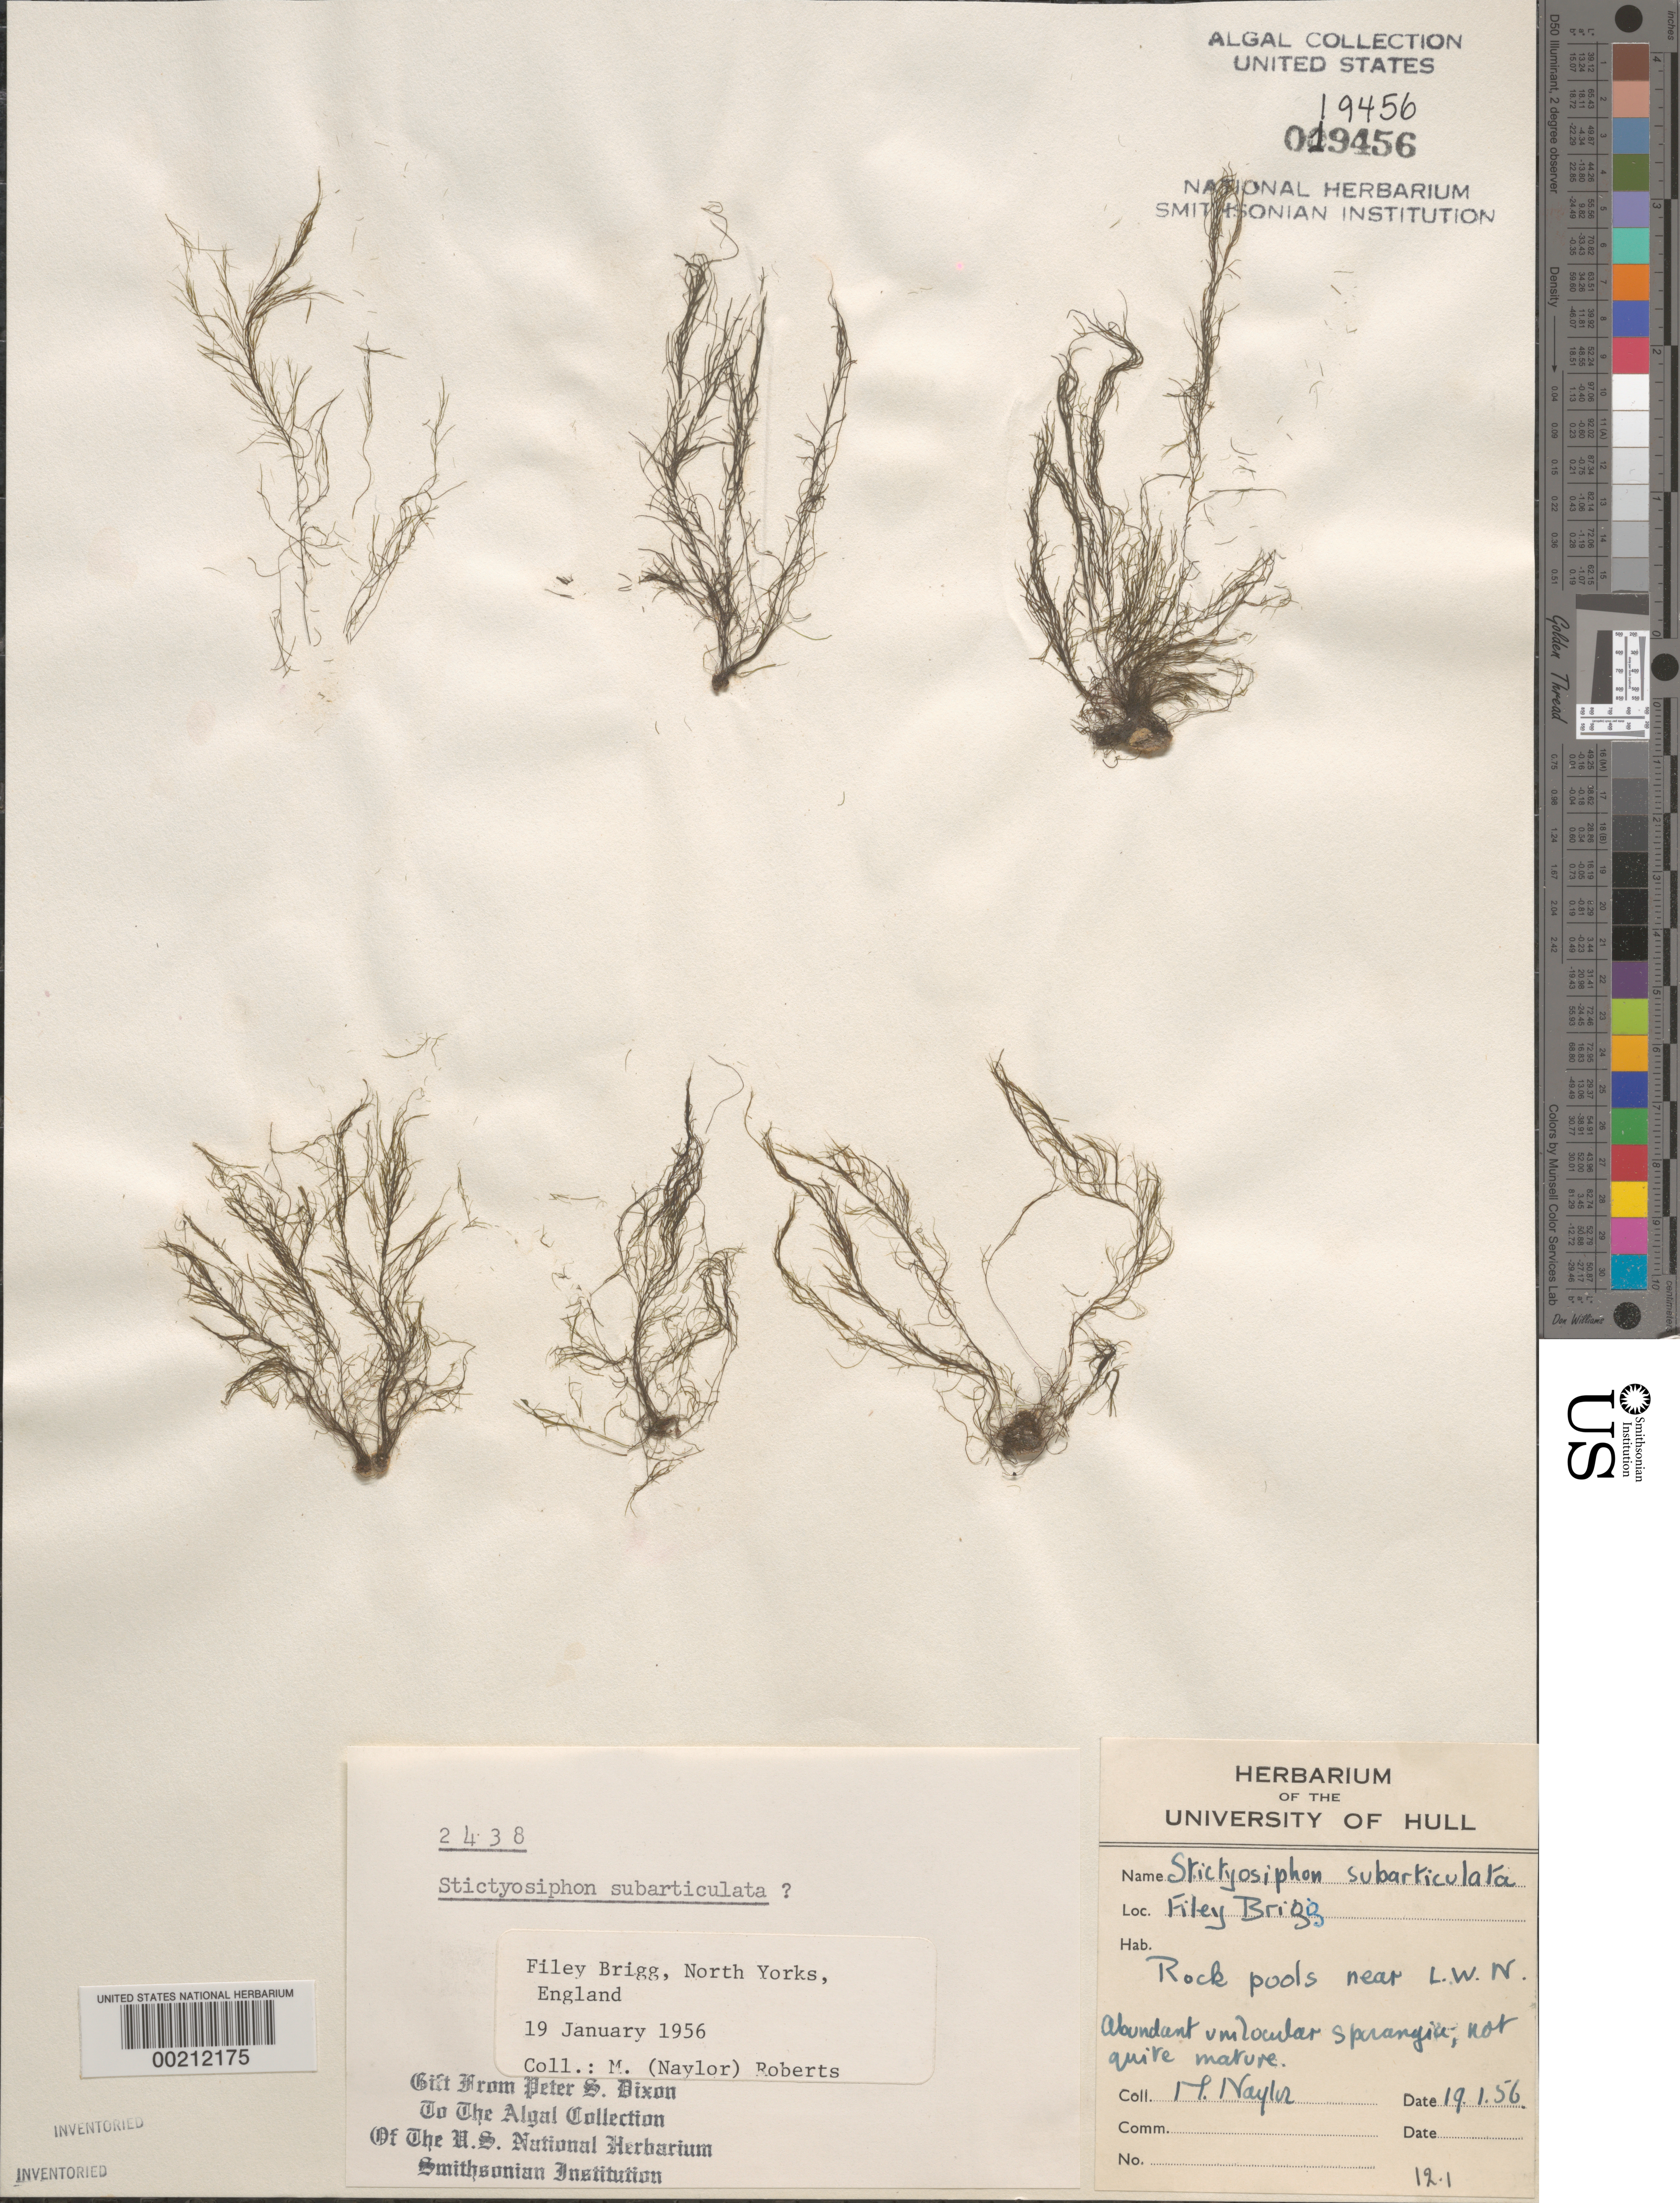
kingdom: Chromista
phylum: Ochrophyta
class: Phaeophyceae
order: Ectocarpales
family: Chordariaceae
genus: Stictyosiphon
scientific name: Stictyosiphon laxus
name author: (J. Agardh) A. Athanasiadis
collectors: M. Roberts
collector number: PSD 2438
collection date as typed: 19 Jan 1956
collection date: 1956-01-19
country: United Kingdom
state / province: England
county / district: North Yorkshire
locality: Filey Brigg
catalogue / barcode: US 19456